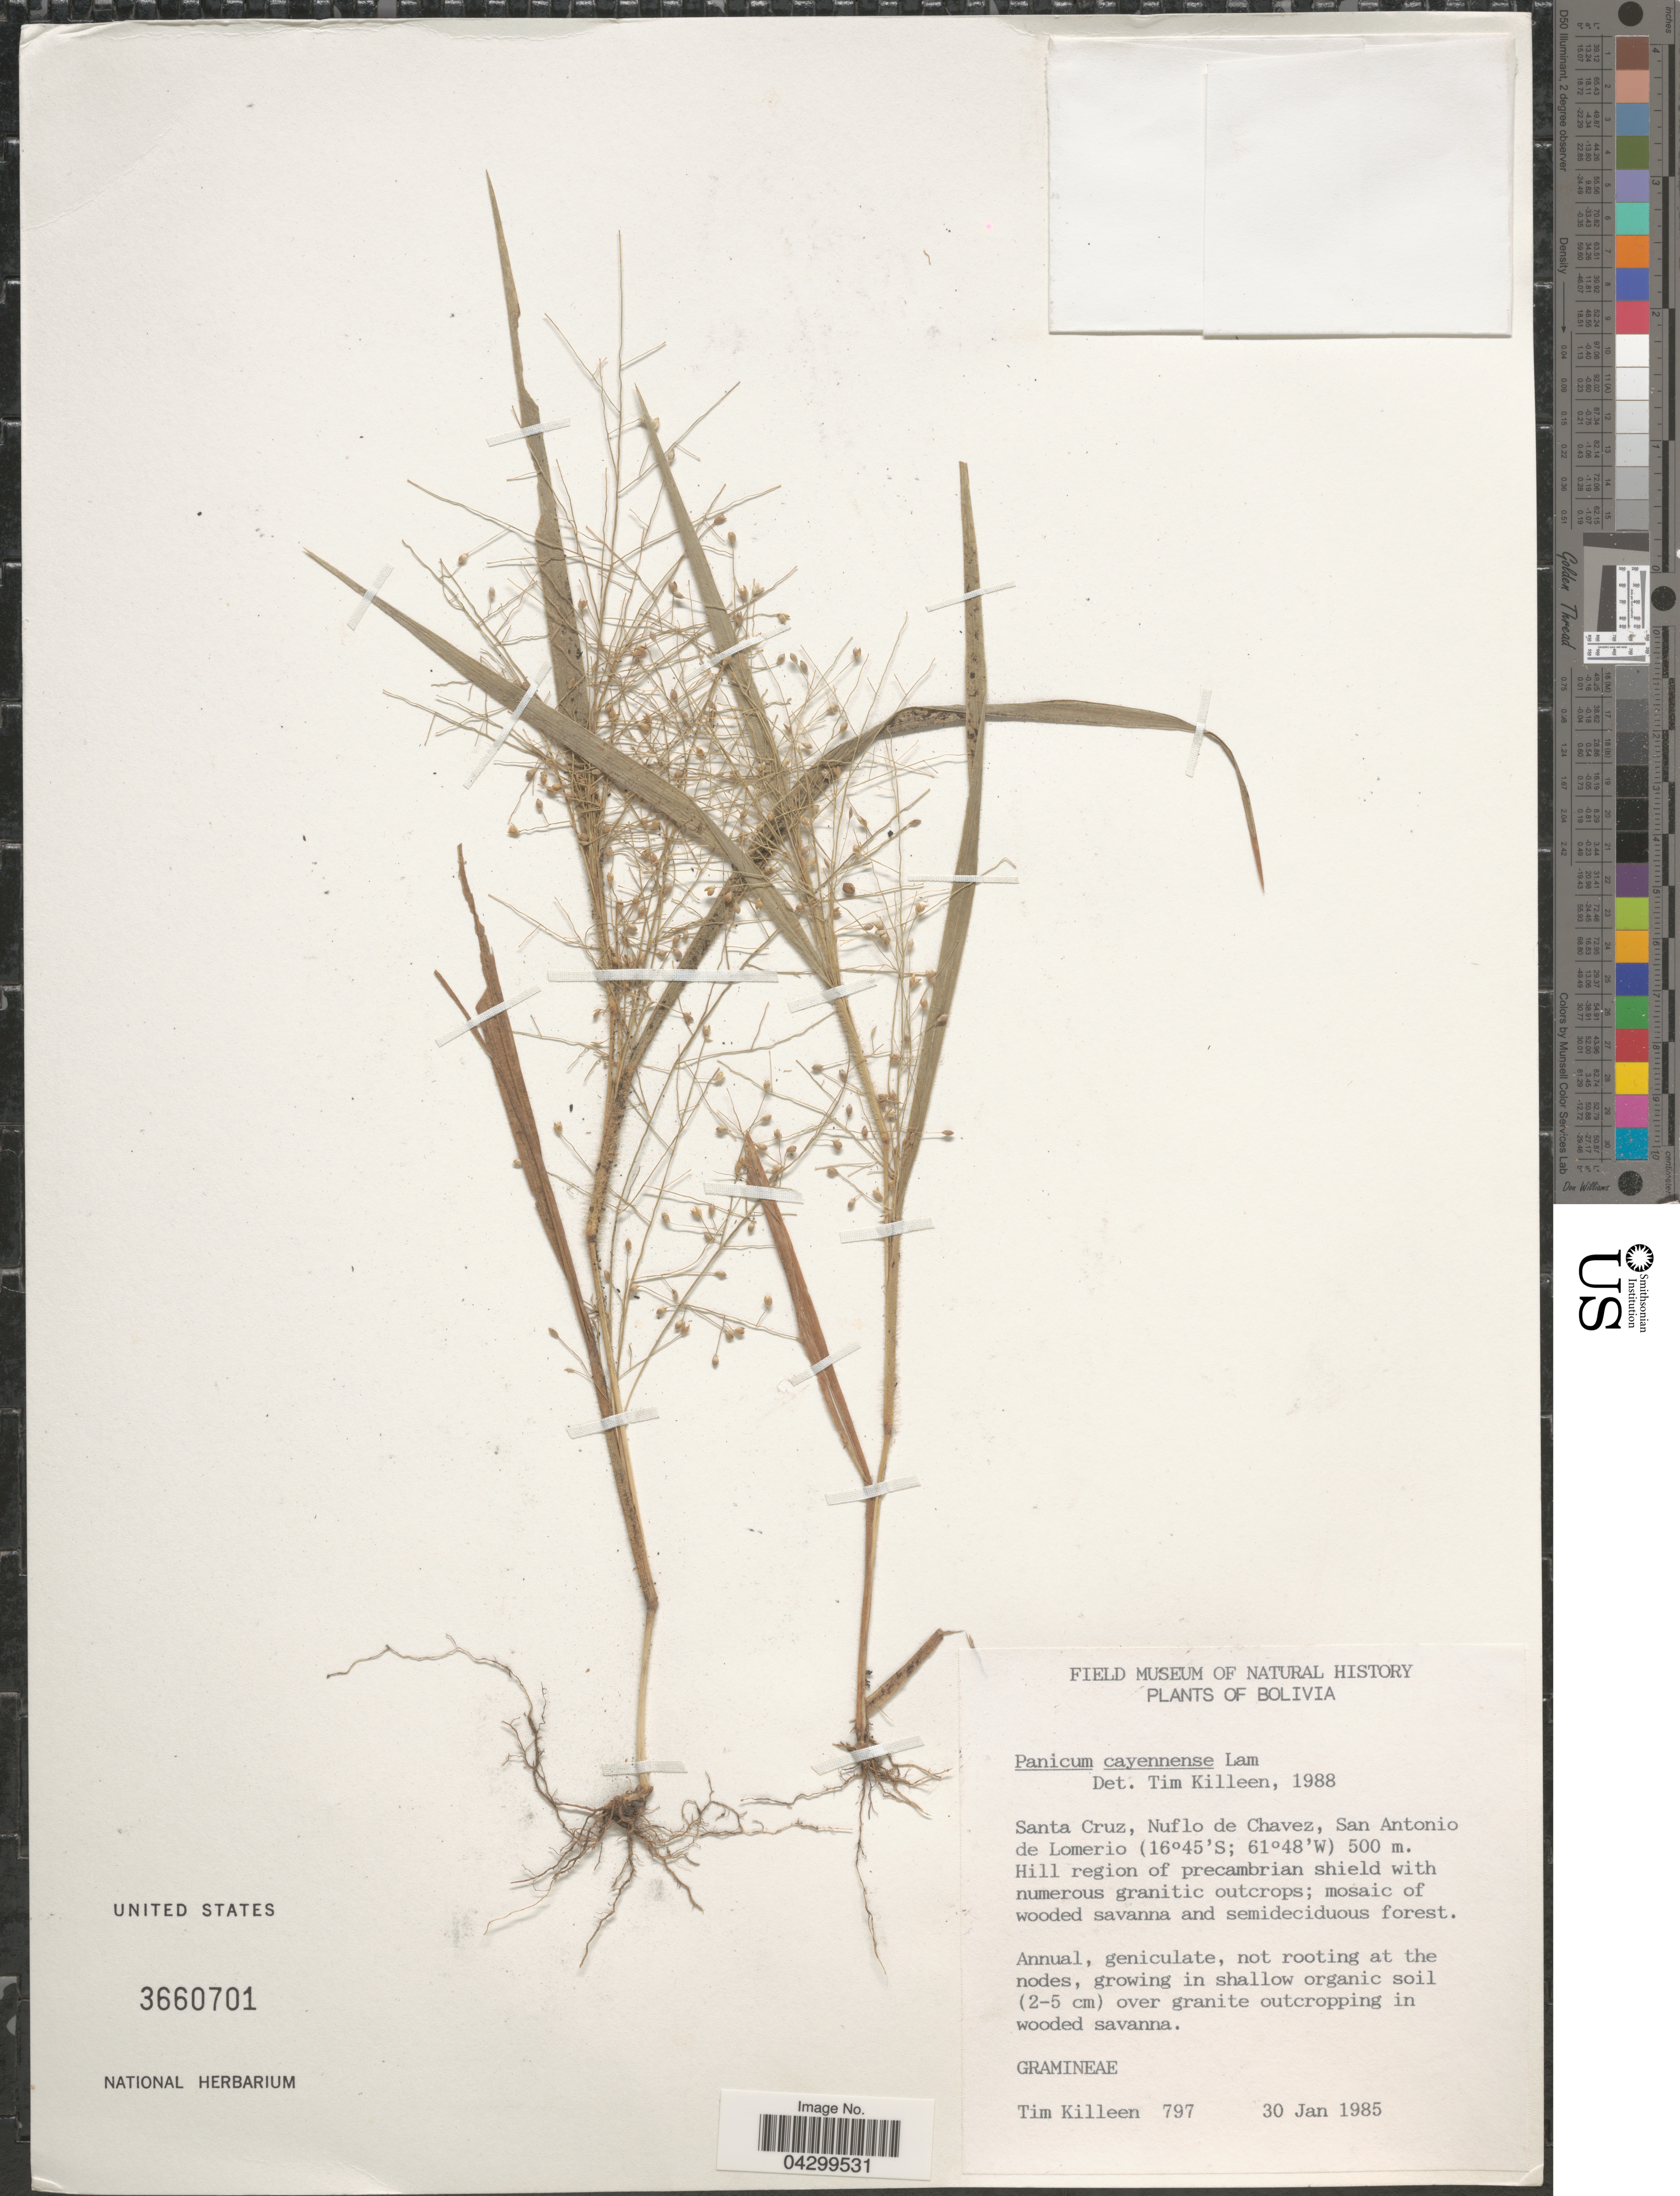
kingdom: Plantae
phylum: Tracheophyta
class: Liliopsida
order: Poales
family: Poaceae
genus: Panicum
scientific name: Panicum cayennense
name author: Lam.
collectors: T. J. Killeen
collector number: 797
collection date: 1985-01-30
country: Bolivia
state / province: Santa Cruz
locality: Nuflo de Chavez, San Antonio de Lomerio.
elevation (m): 500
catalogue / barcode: US 3660701